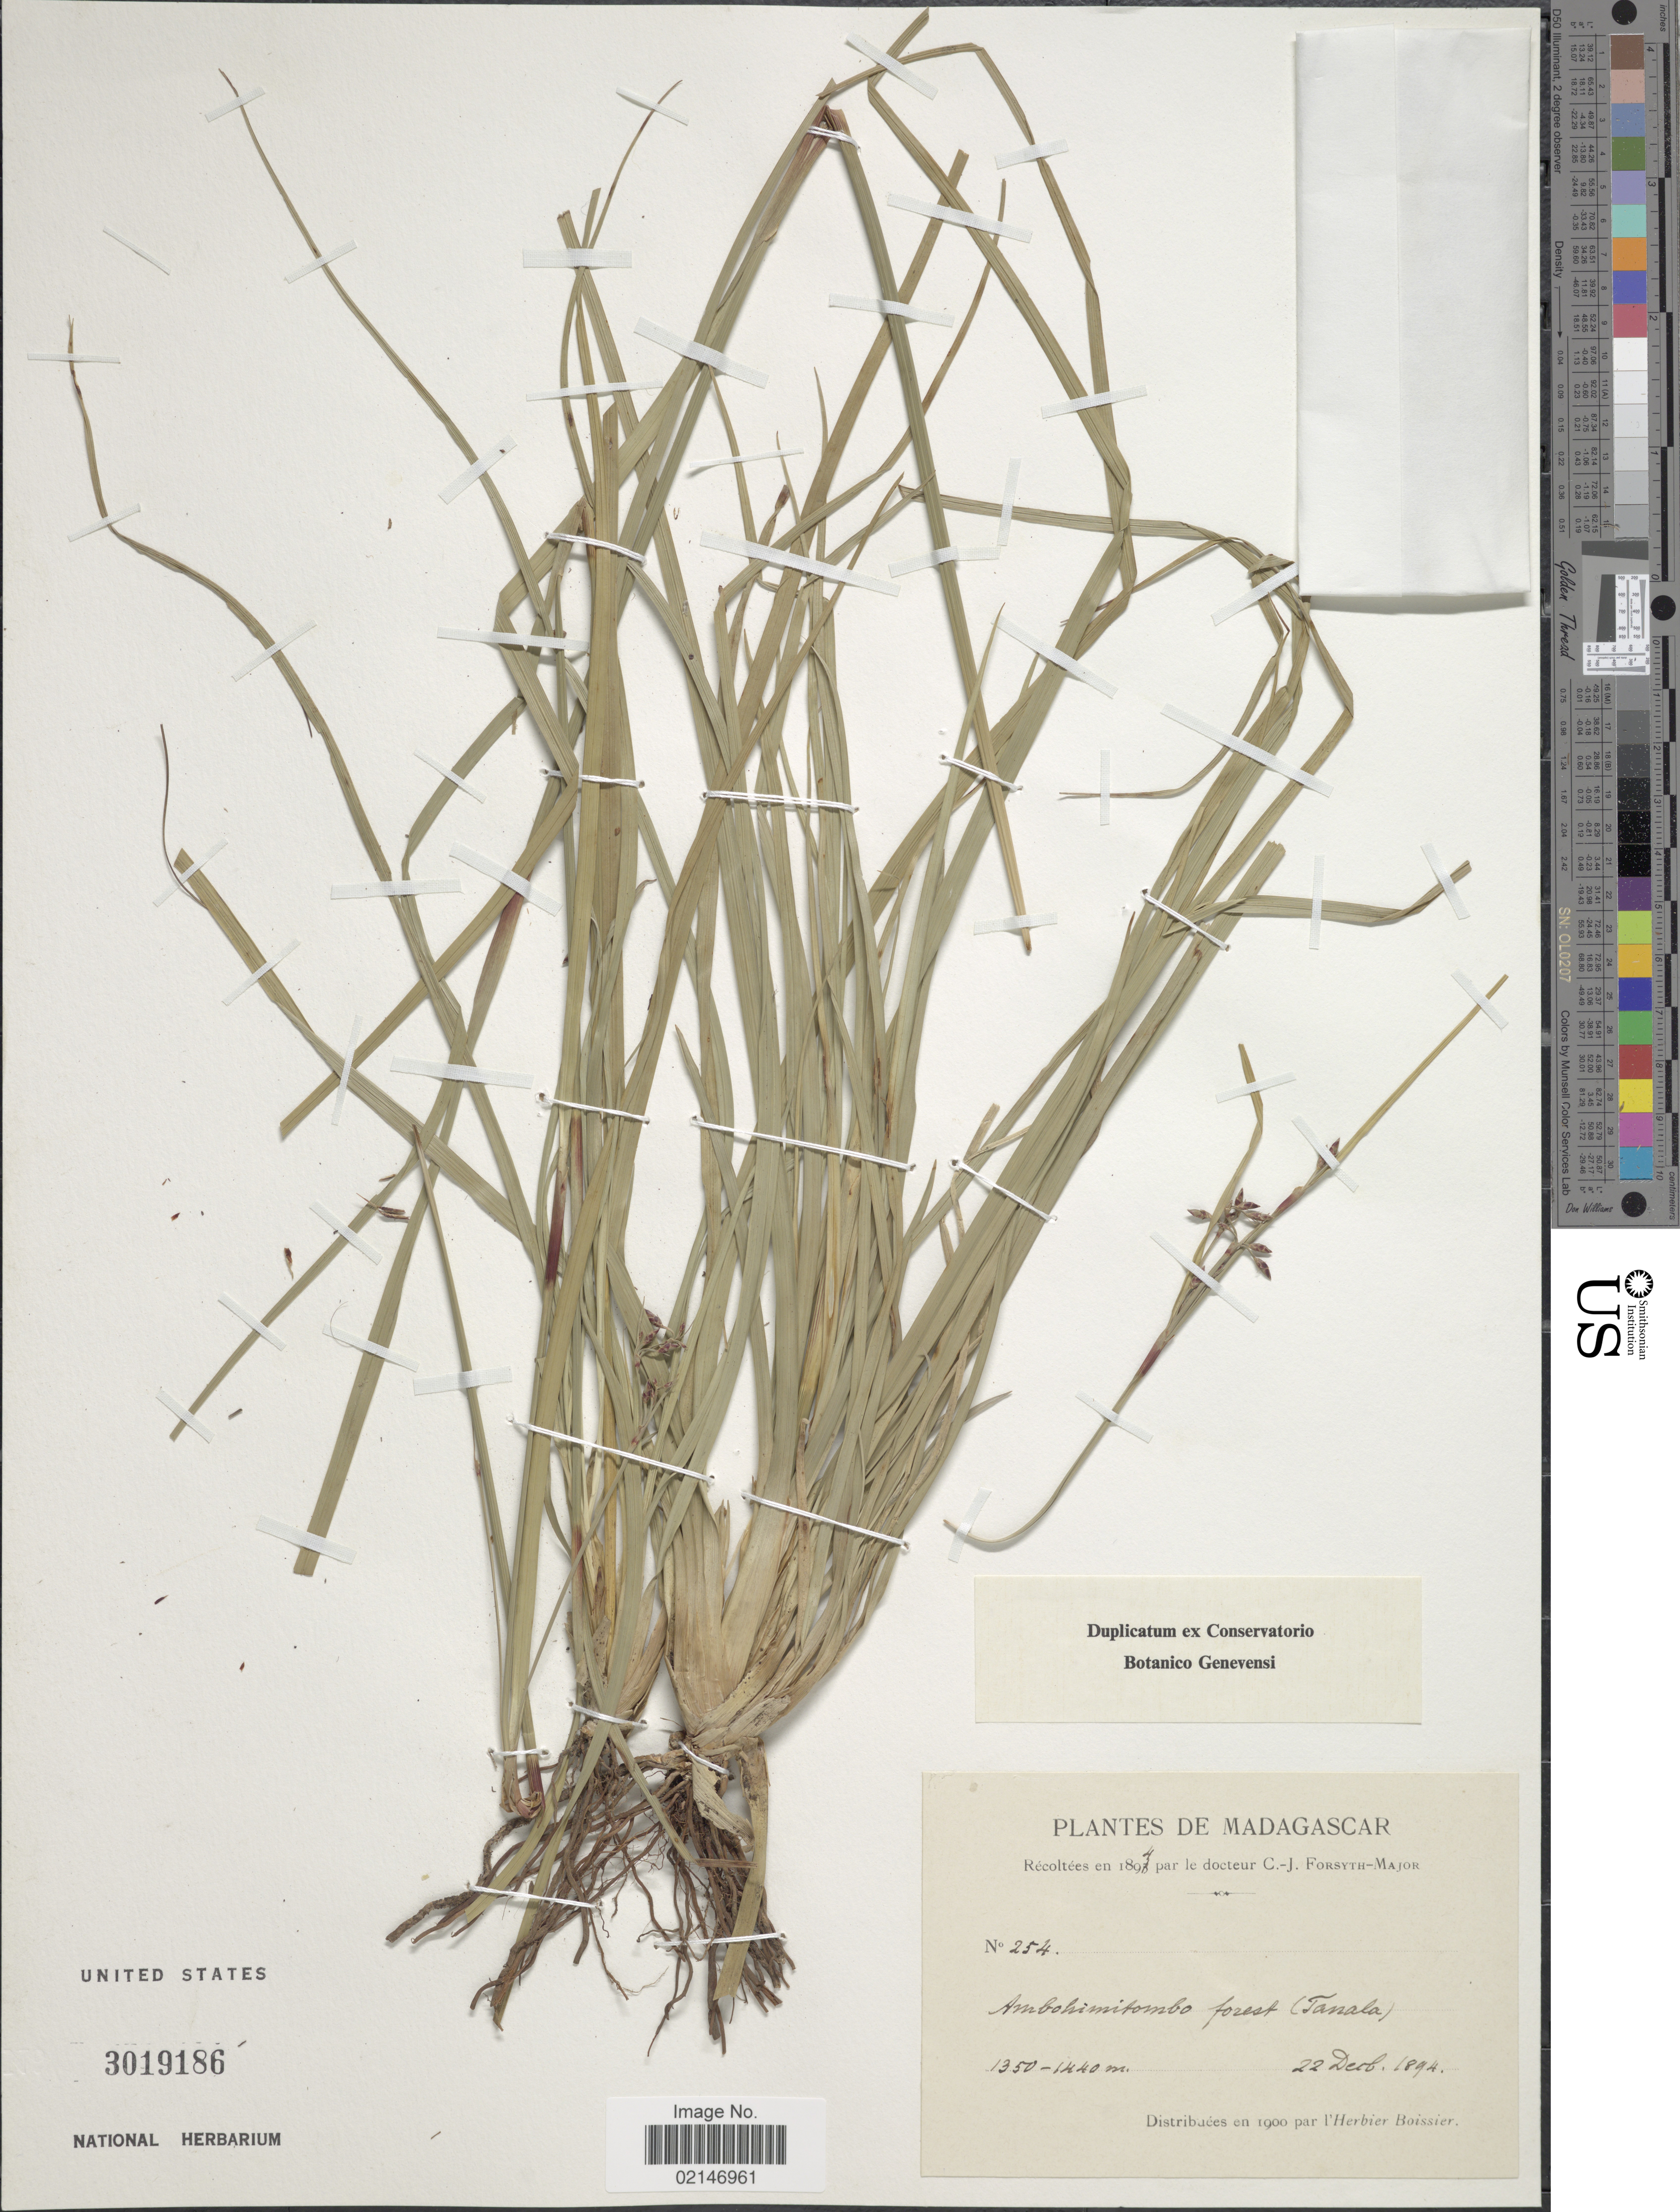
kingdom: Plantae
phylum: Tracheophyta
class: Liliopsida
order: Poales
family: Cyperaceae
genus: Costularia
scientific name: Costularia leucocarpa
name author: (Ridl.) H. Pfeiff.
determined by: Ramananjanahary, R.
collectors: Herb. Boissier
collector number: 254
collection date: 1894-12-22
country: Madagascar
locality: Ambohimitombo forest (Tanala)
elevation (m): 1350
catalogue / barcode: US 3019186